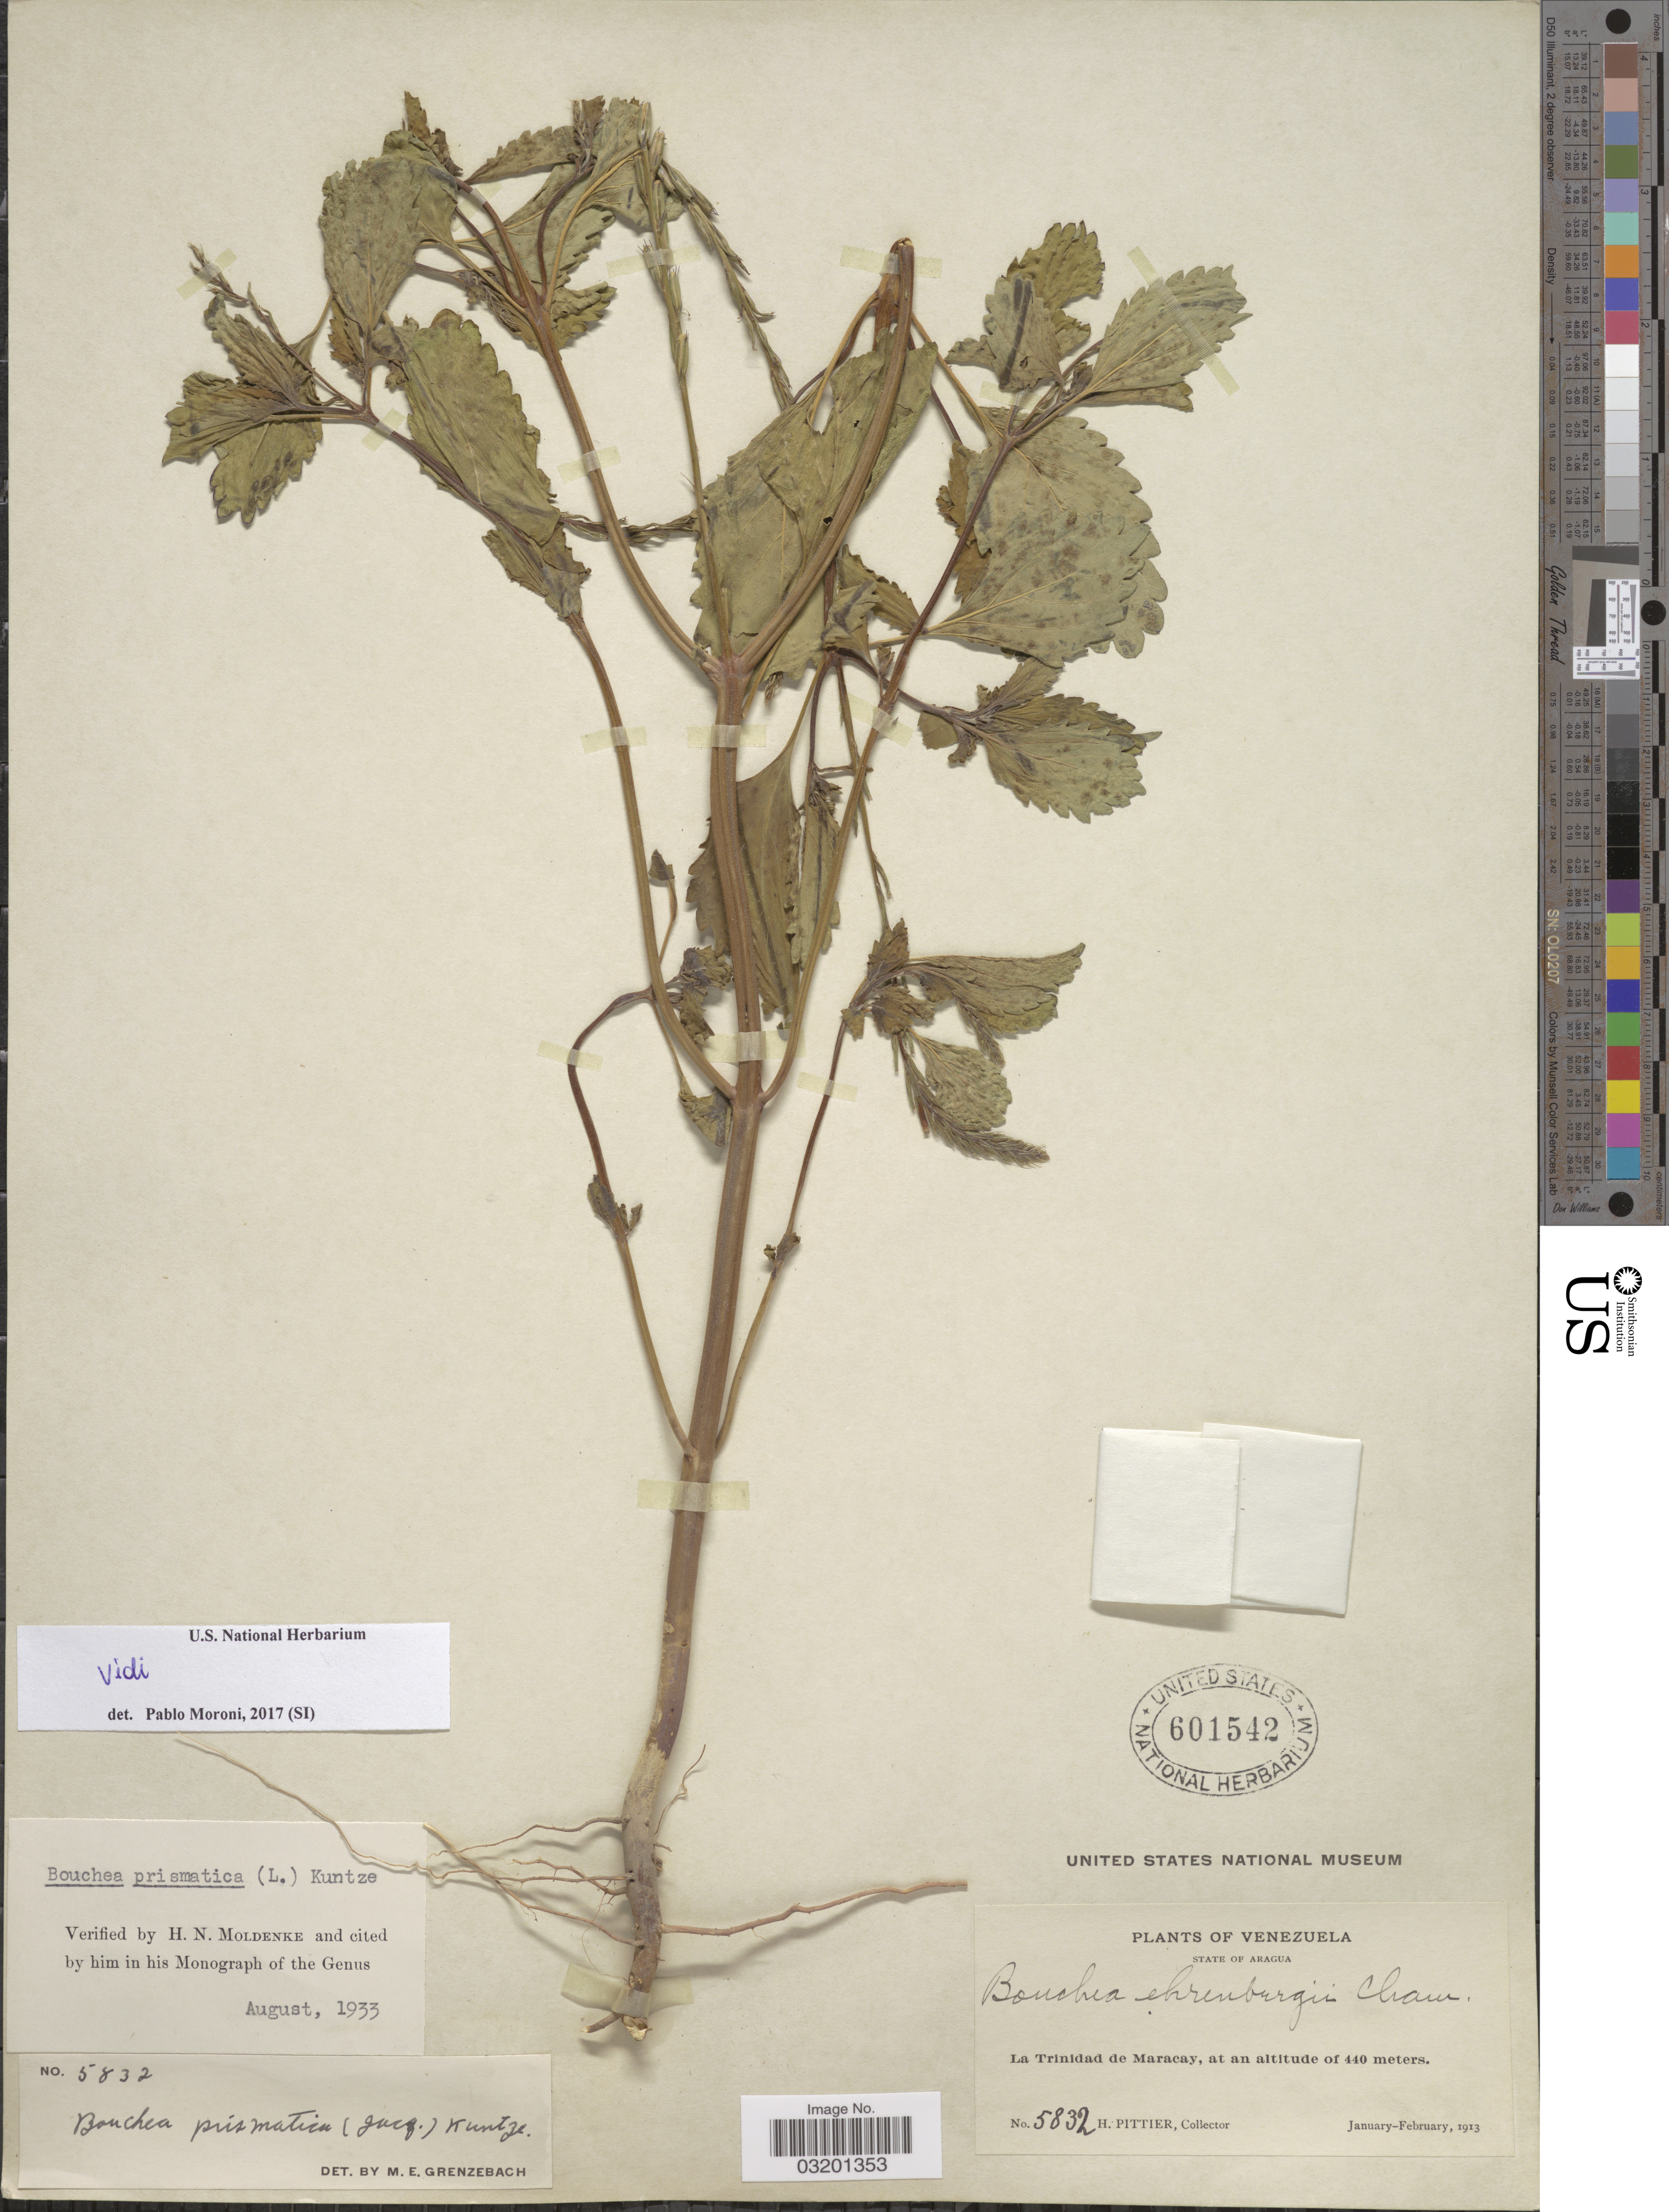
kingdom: Plantae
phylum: Tracheophyta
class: Magnoliopsida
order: Lamiales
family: Verbenaceae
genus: Bouchea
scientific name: Bouchea prismatica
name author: (L.) Kuntze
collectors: H. F. Pittier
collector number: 5832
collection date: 1913-01/1913-02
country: Venezuela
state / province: Aragua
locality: La Trinidad de Maracay.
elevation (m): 440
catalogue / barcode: US 601542